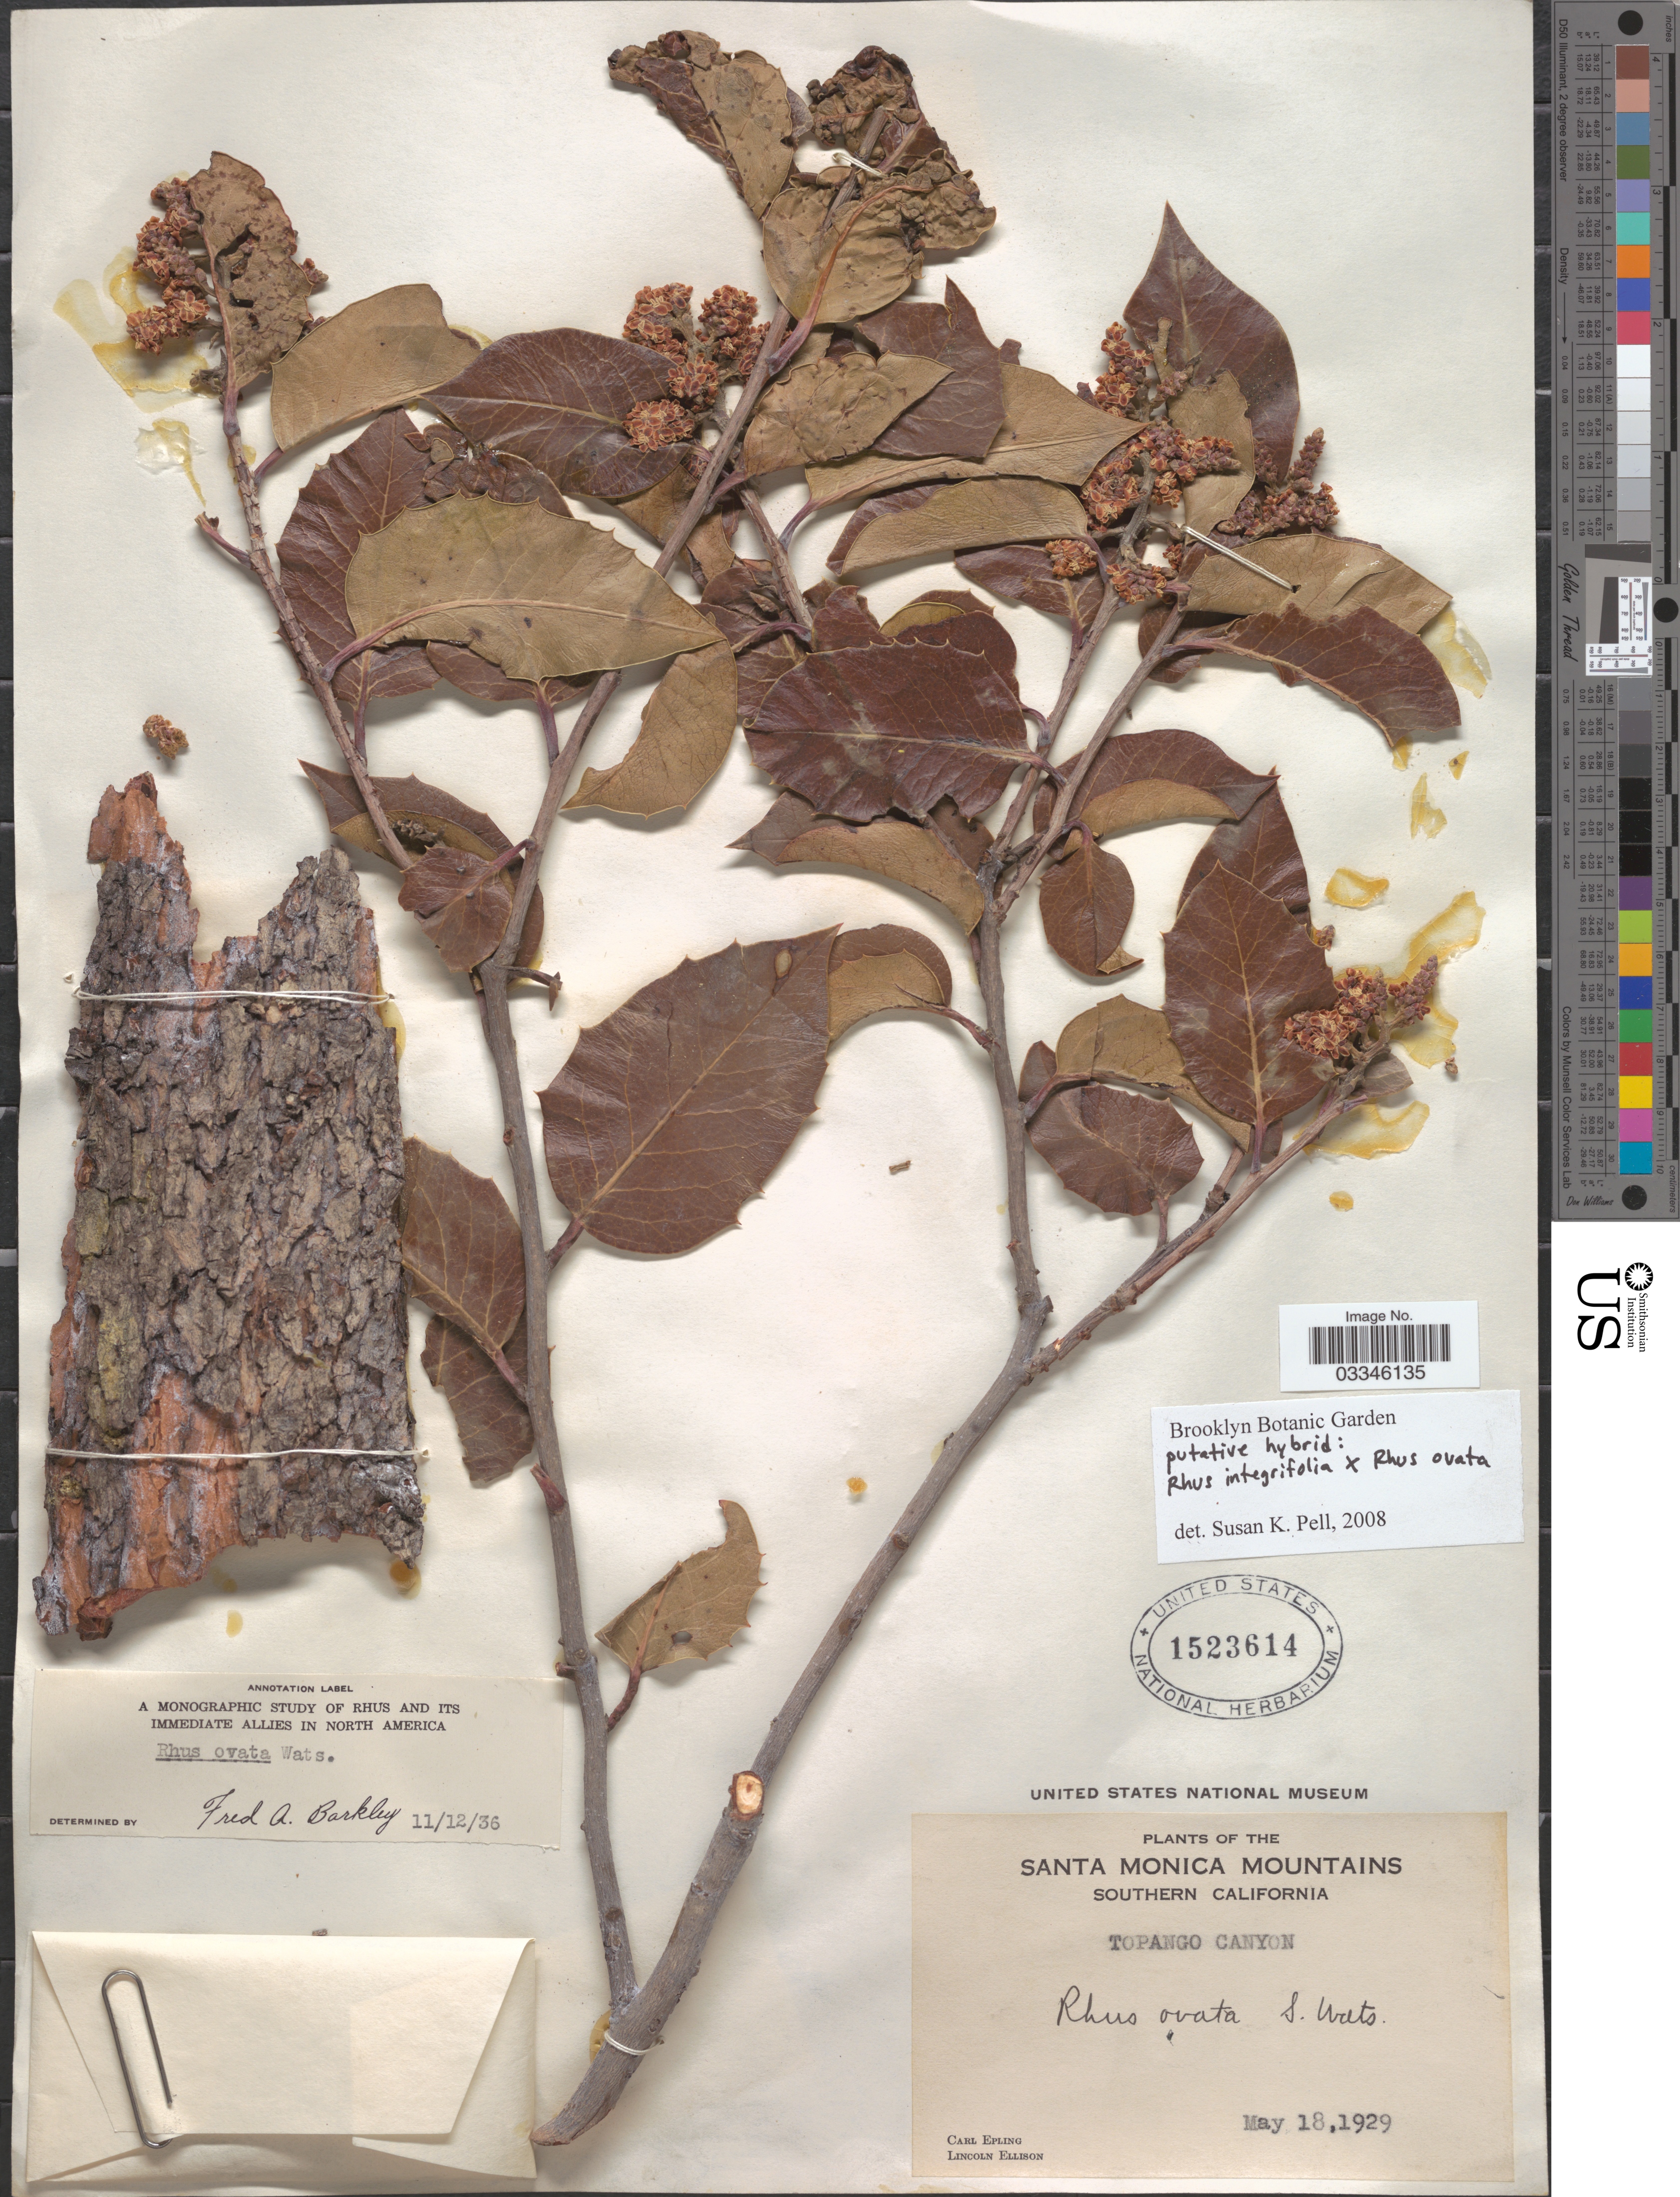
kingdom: Plantae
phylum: Tracheophyta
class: Magnoliopsida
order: Sapindales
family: Anacardiaceae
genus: Rhus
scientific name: Rhus integrifolia x R. ovata S. Watson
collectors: C. C. Epling & L. Ellison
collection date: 1929-05-18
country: United States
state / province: California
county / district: Los Angeles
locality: Santa Monica Mountains. Southern California. Topango Canyon.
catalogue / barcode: US 1523614